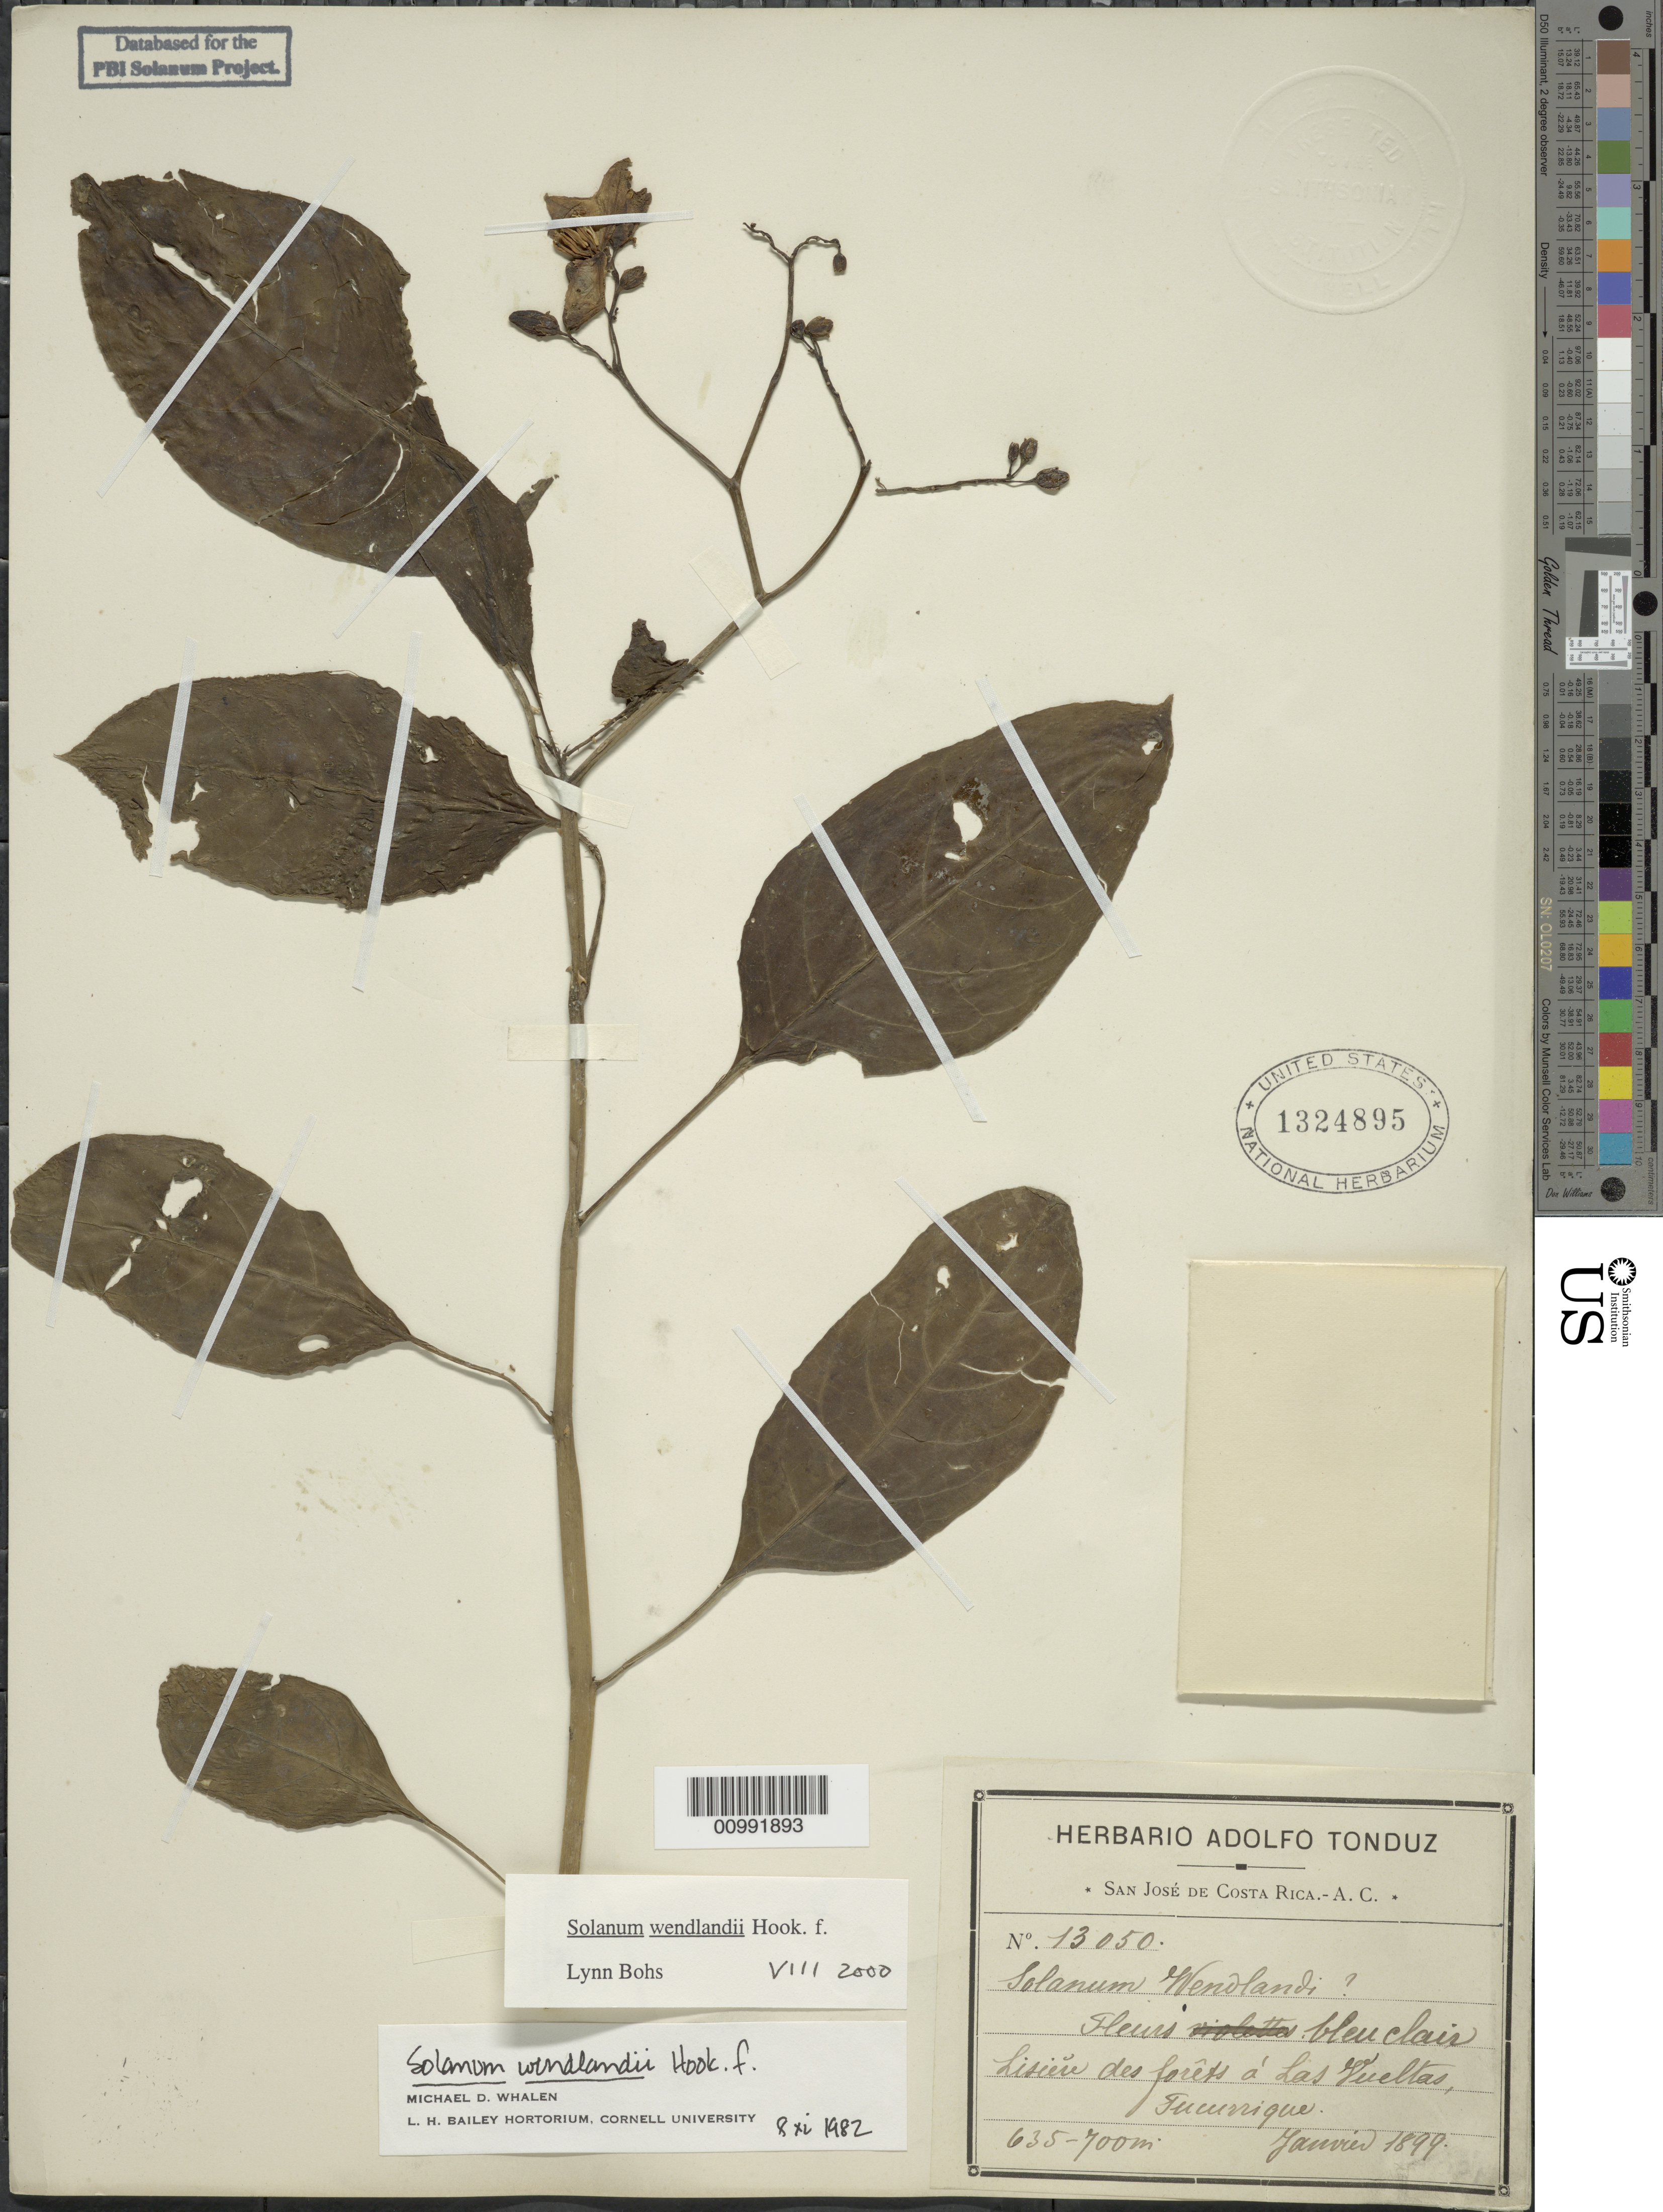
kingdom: Plantae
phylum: Tracheophyta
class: Magnoliopsida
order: Solanales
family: Solanaceae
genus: Solanum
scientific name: Solanum wendlandii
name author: Hook. f.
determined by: Bohs, L. A.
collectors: A. Tonduz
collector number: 13050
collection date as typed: Jan 1899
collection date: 1899-01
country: Costa Rica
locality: Lisière des forêts à Las Vueltas, Tucurrique.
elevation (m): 635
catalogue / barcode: US 1324895